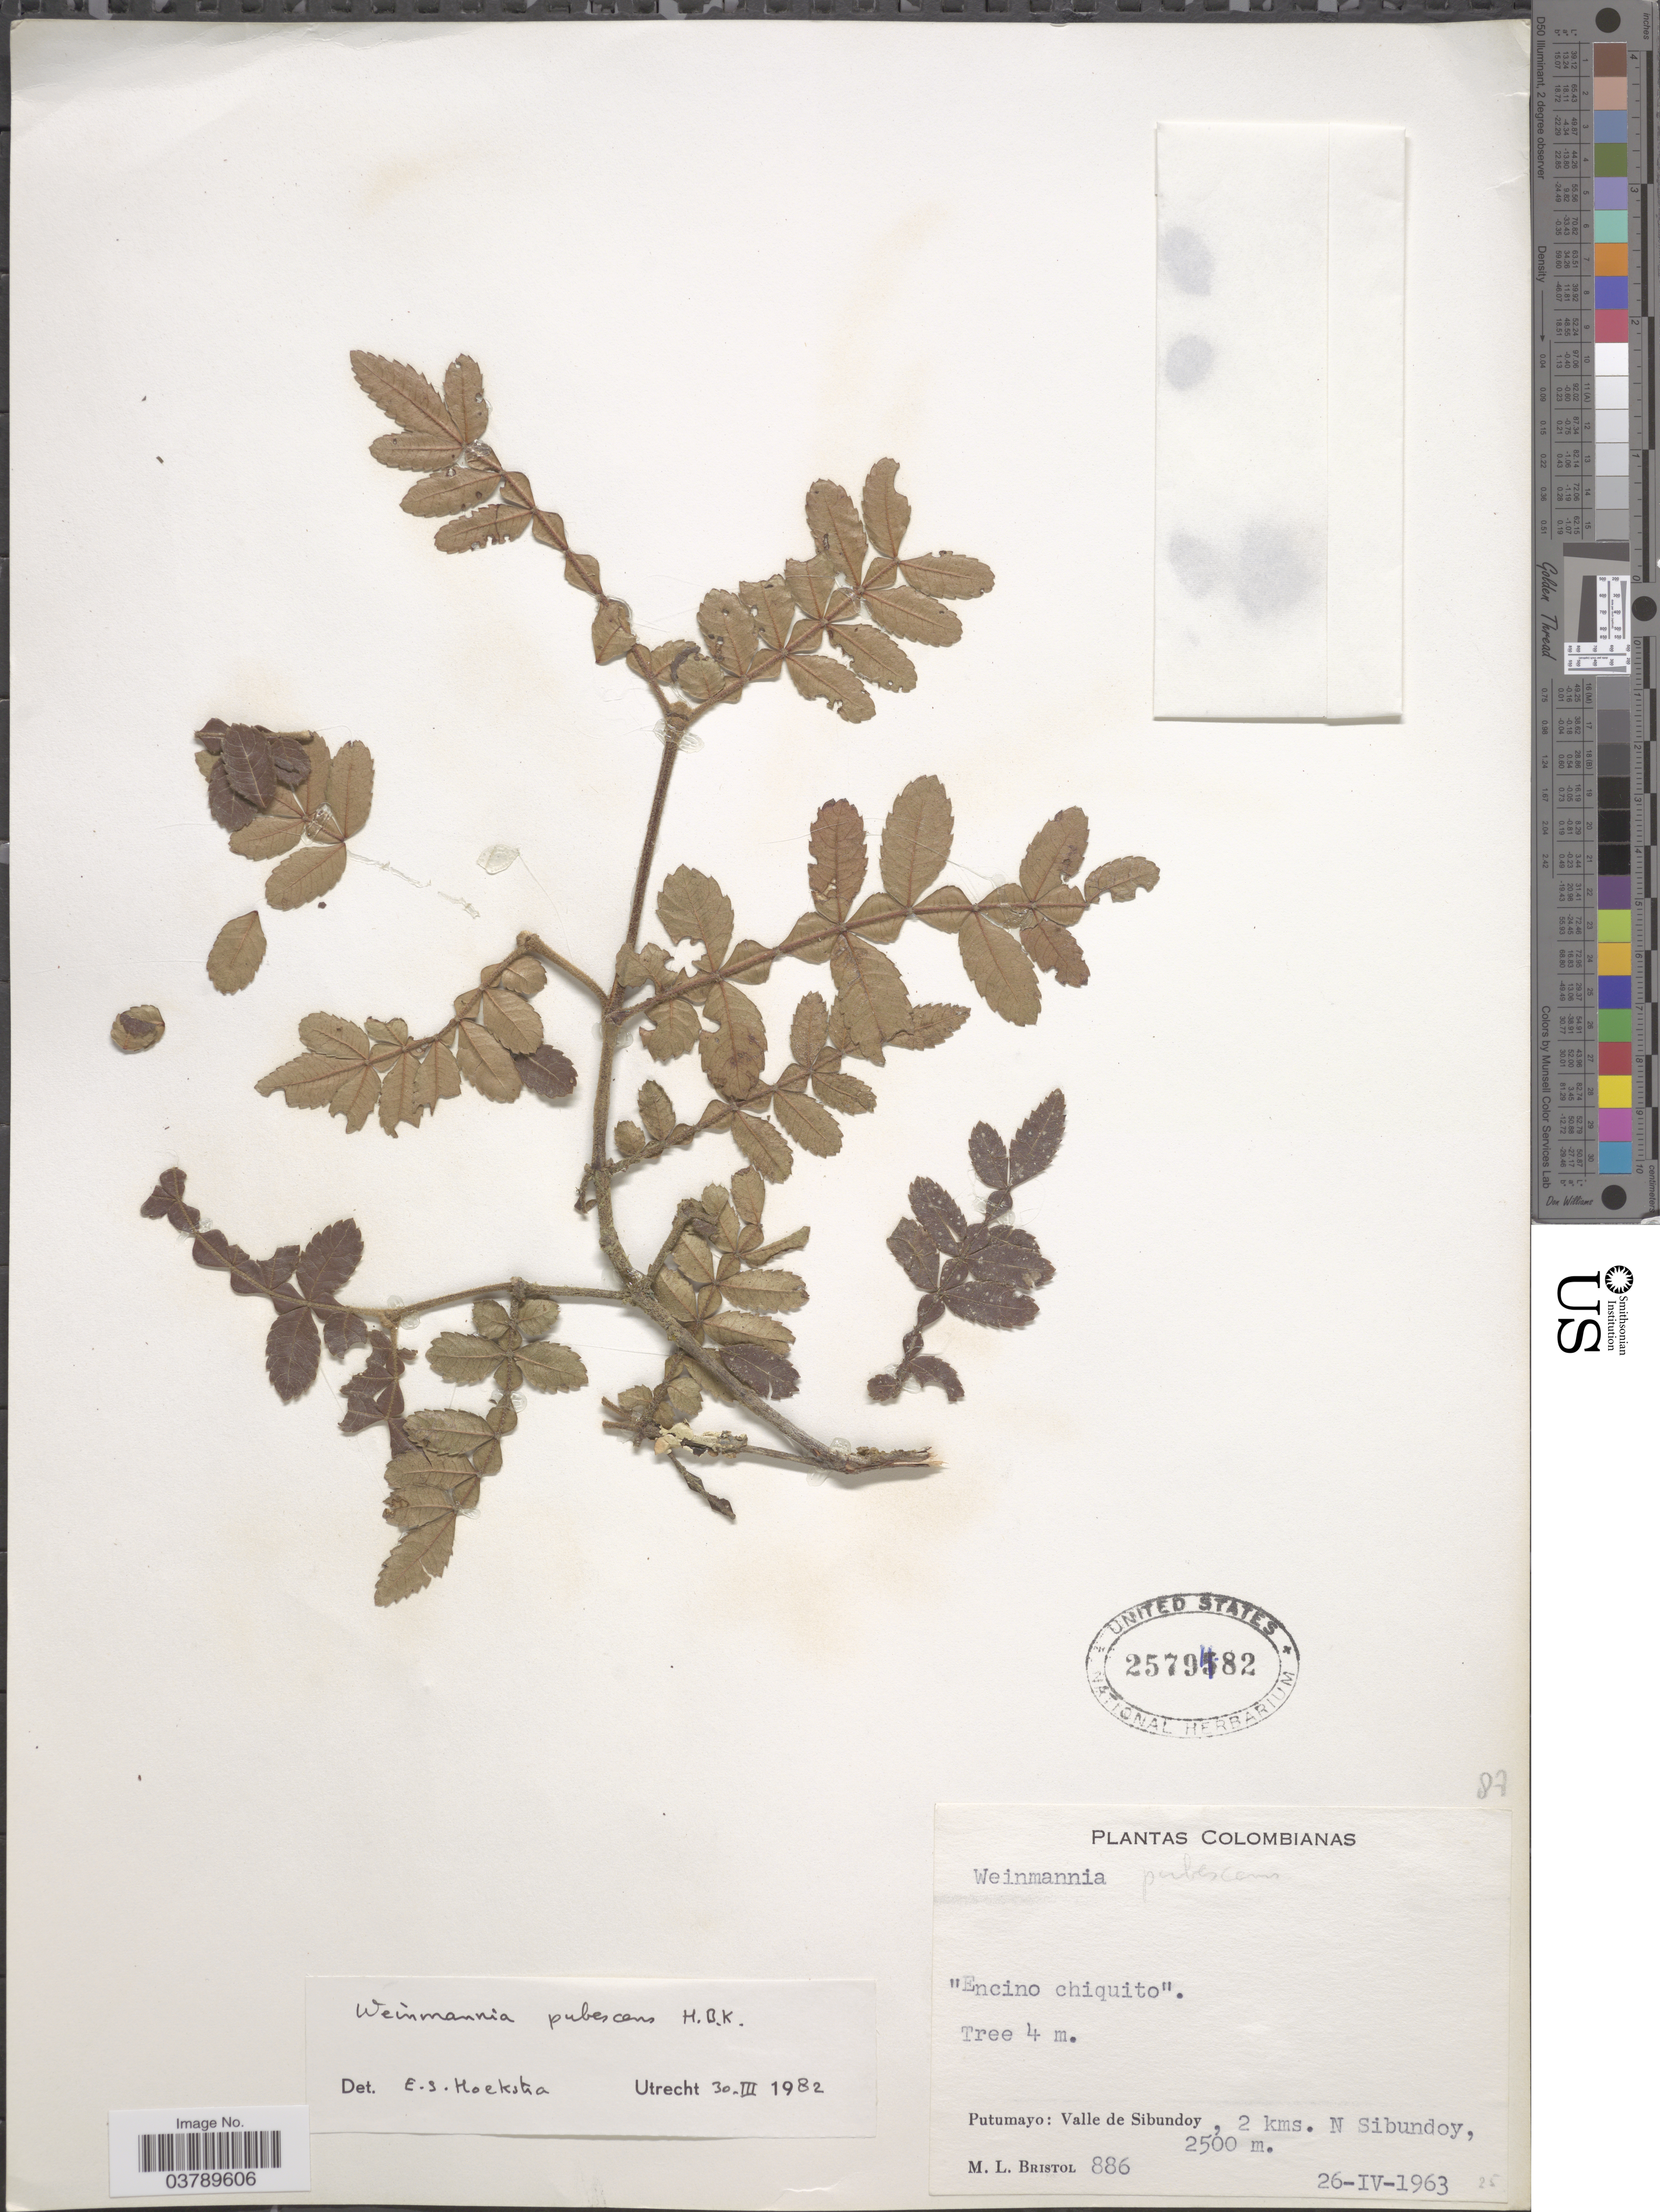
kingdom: Plantae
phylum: Tracheophyta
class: Magnoliopsida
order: Oxalidales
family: Cunoniaceae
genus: Weinmannia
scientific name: Weinmannia pubescens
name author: Kunth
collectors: M. L. Bristol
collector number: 886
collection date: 1963-04-26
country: Colombia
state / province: Putumayo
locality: Valle de Sibundoy, 2 kms. N Sibundoy.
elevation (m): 2500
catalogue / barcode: US 2579482